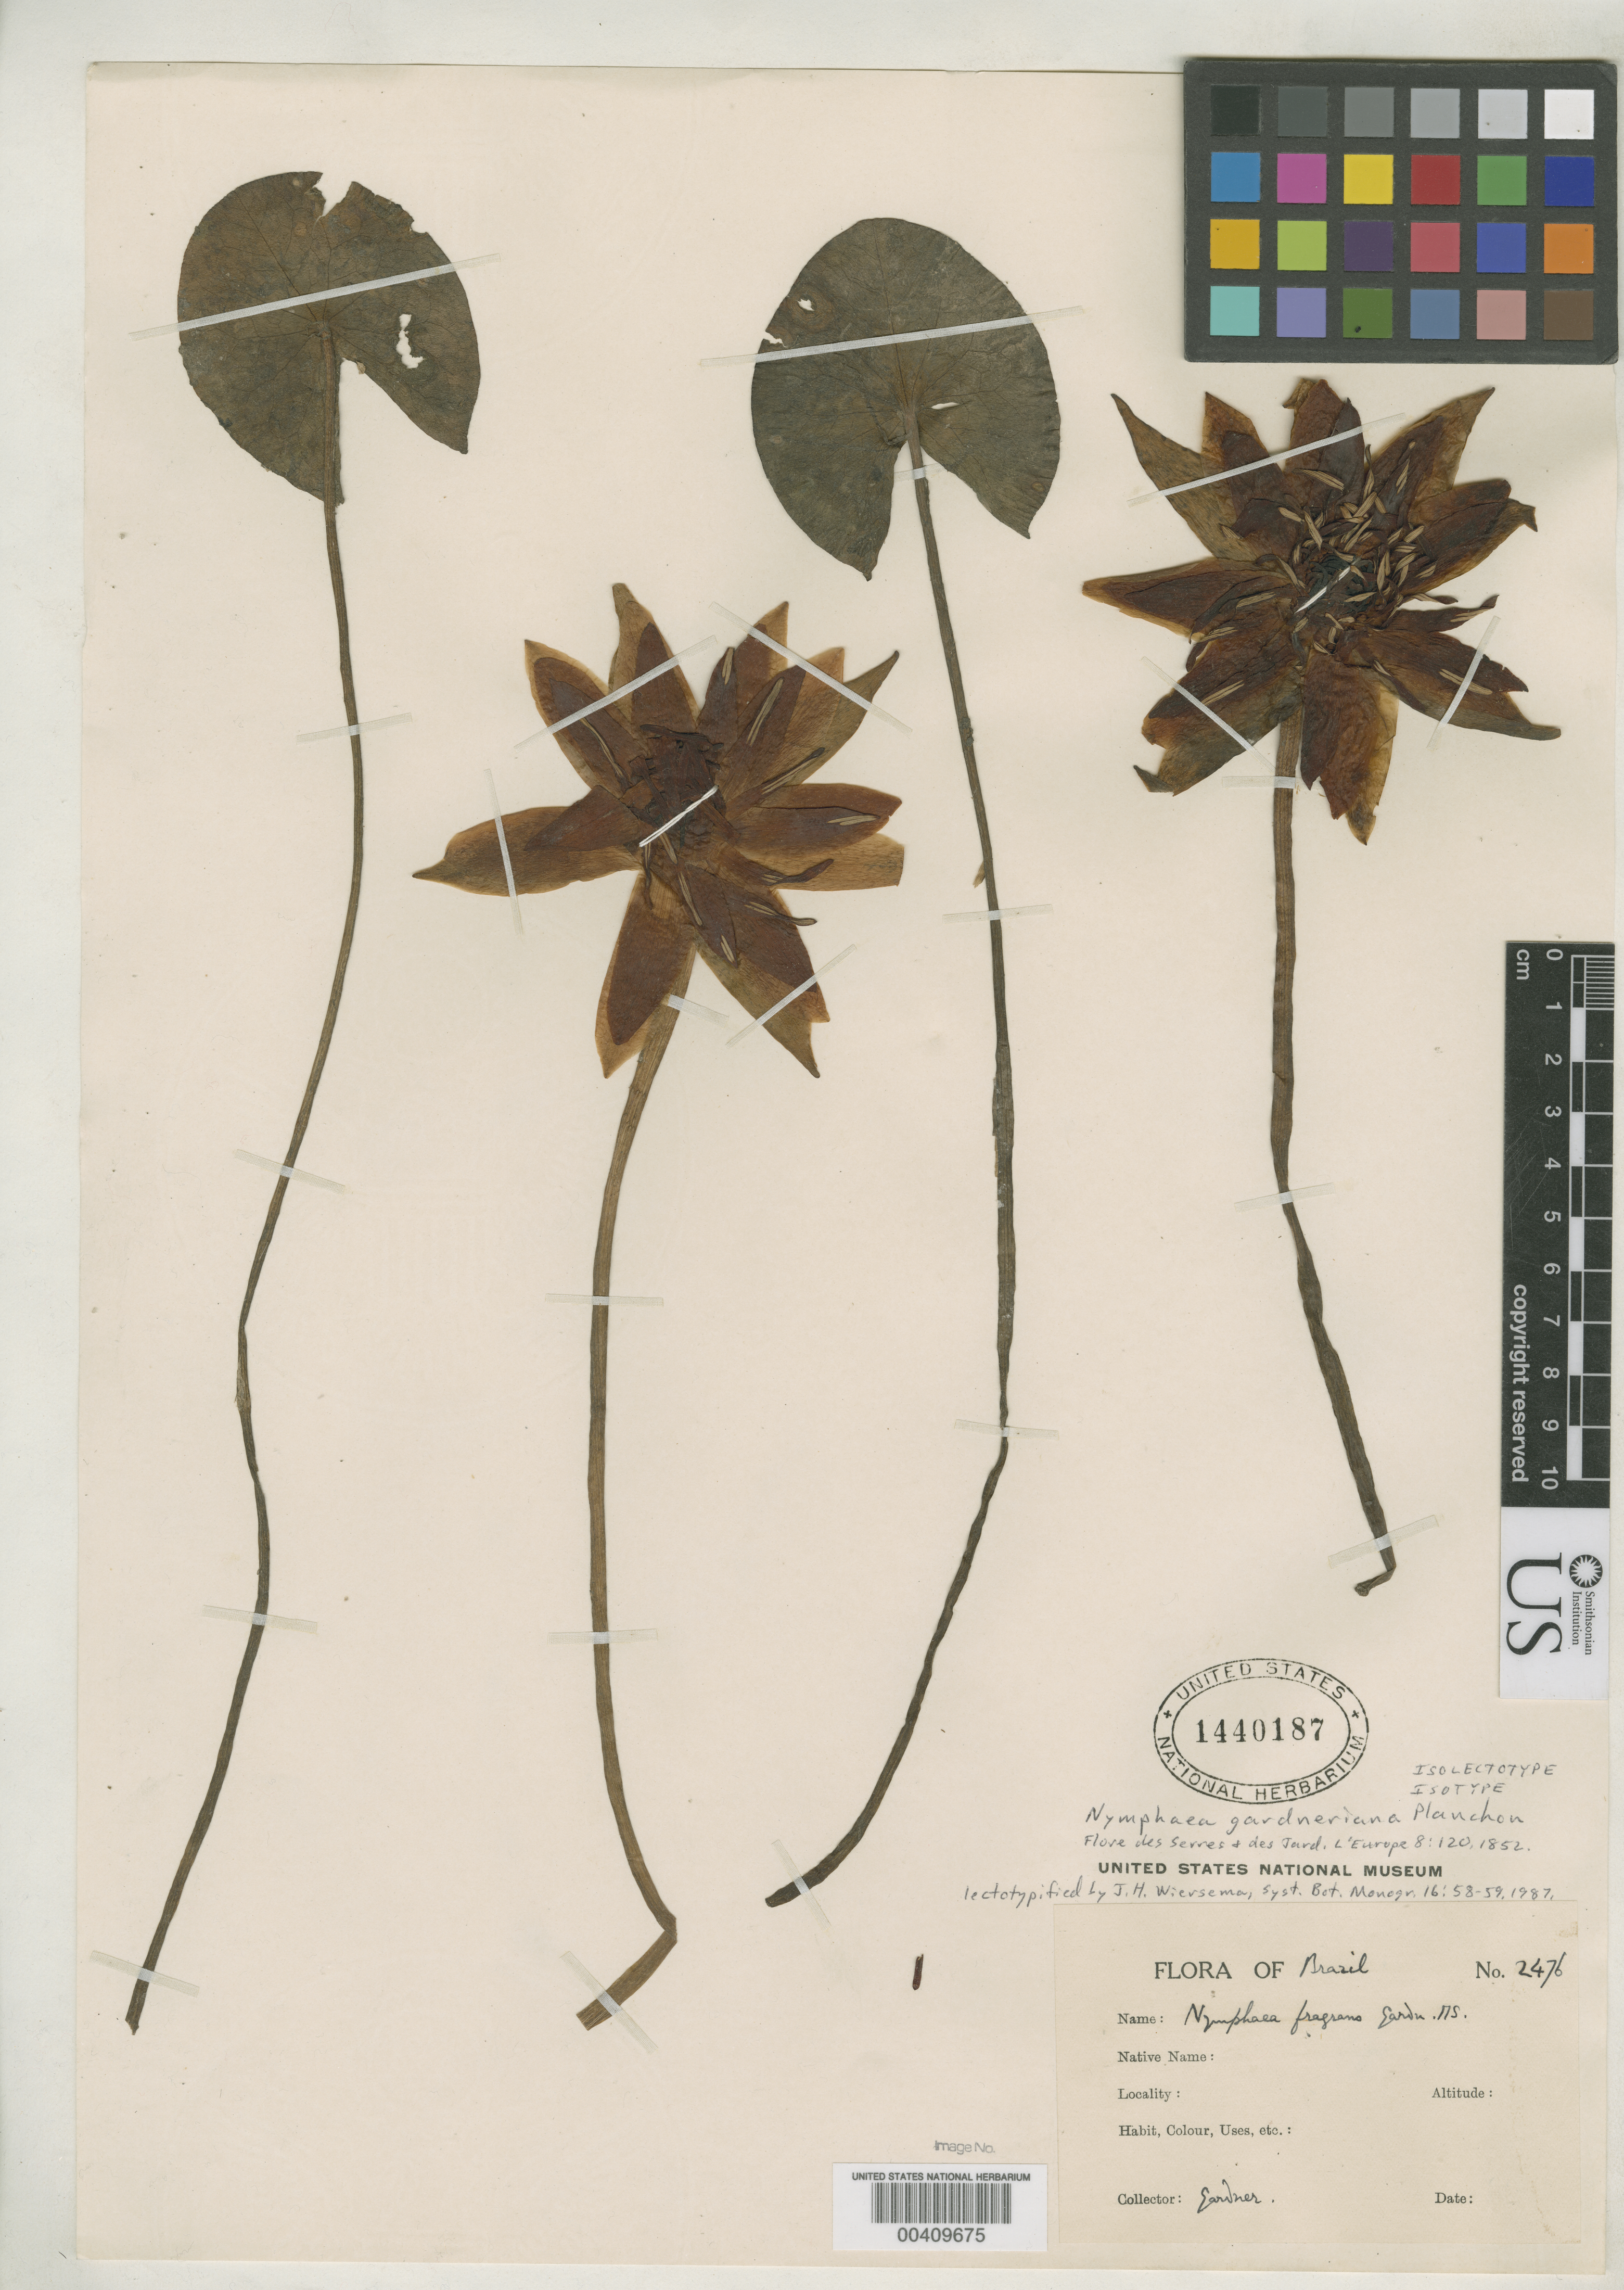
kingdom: Plantae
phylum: Tracheophyta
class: Magnoliopsida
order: Nymphaeales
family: Nymphaeaceae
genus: Nymphaea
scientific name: Nymphaea gardneriana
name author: Planch.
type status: Isolectotype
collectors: G. Gardner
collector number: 2476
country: Brazil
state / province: Minas Gerais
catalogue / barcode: US 1440187